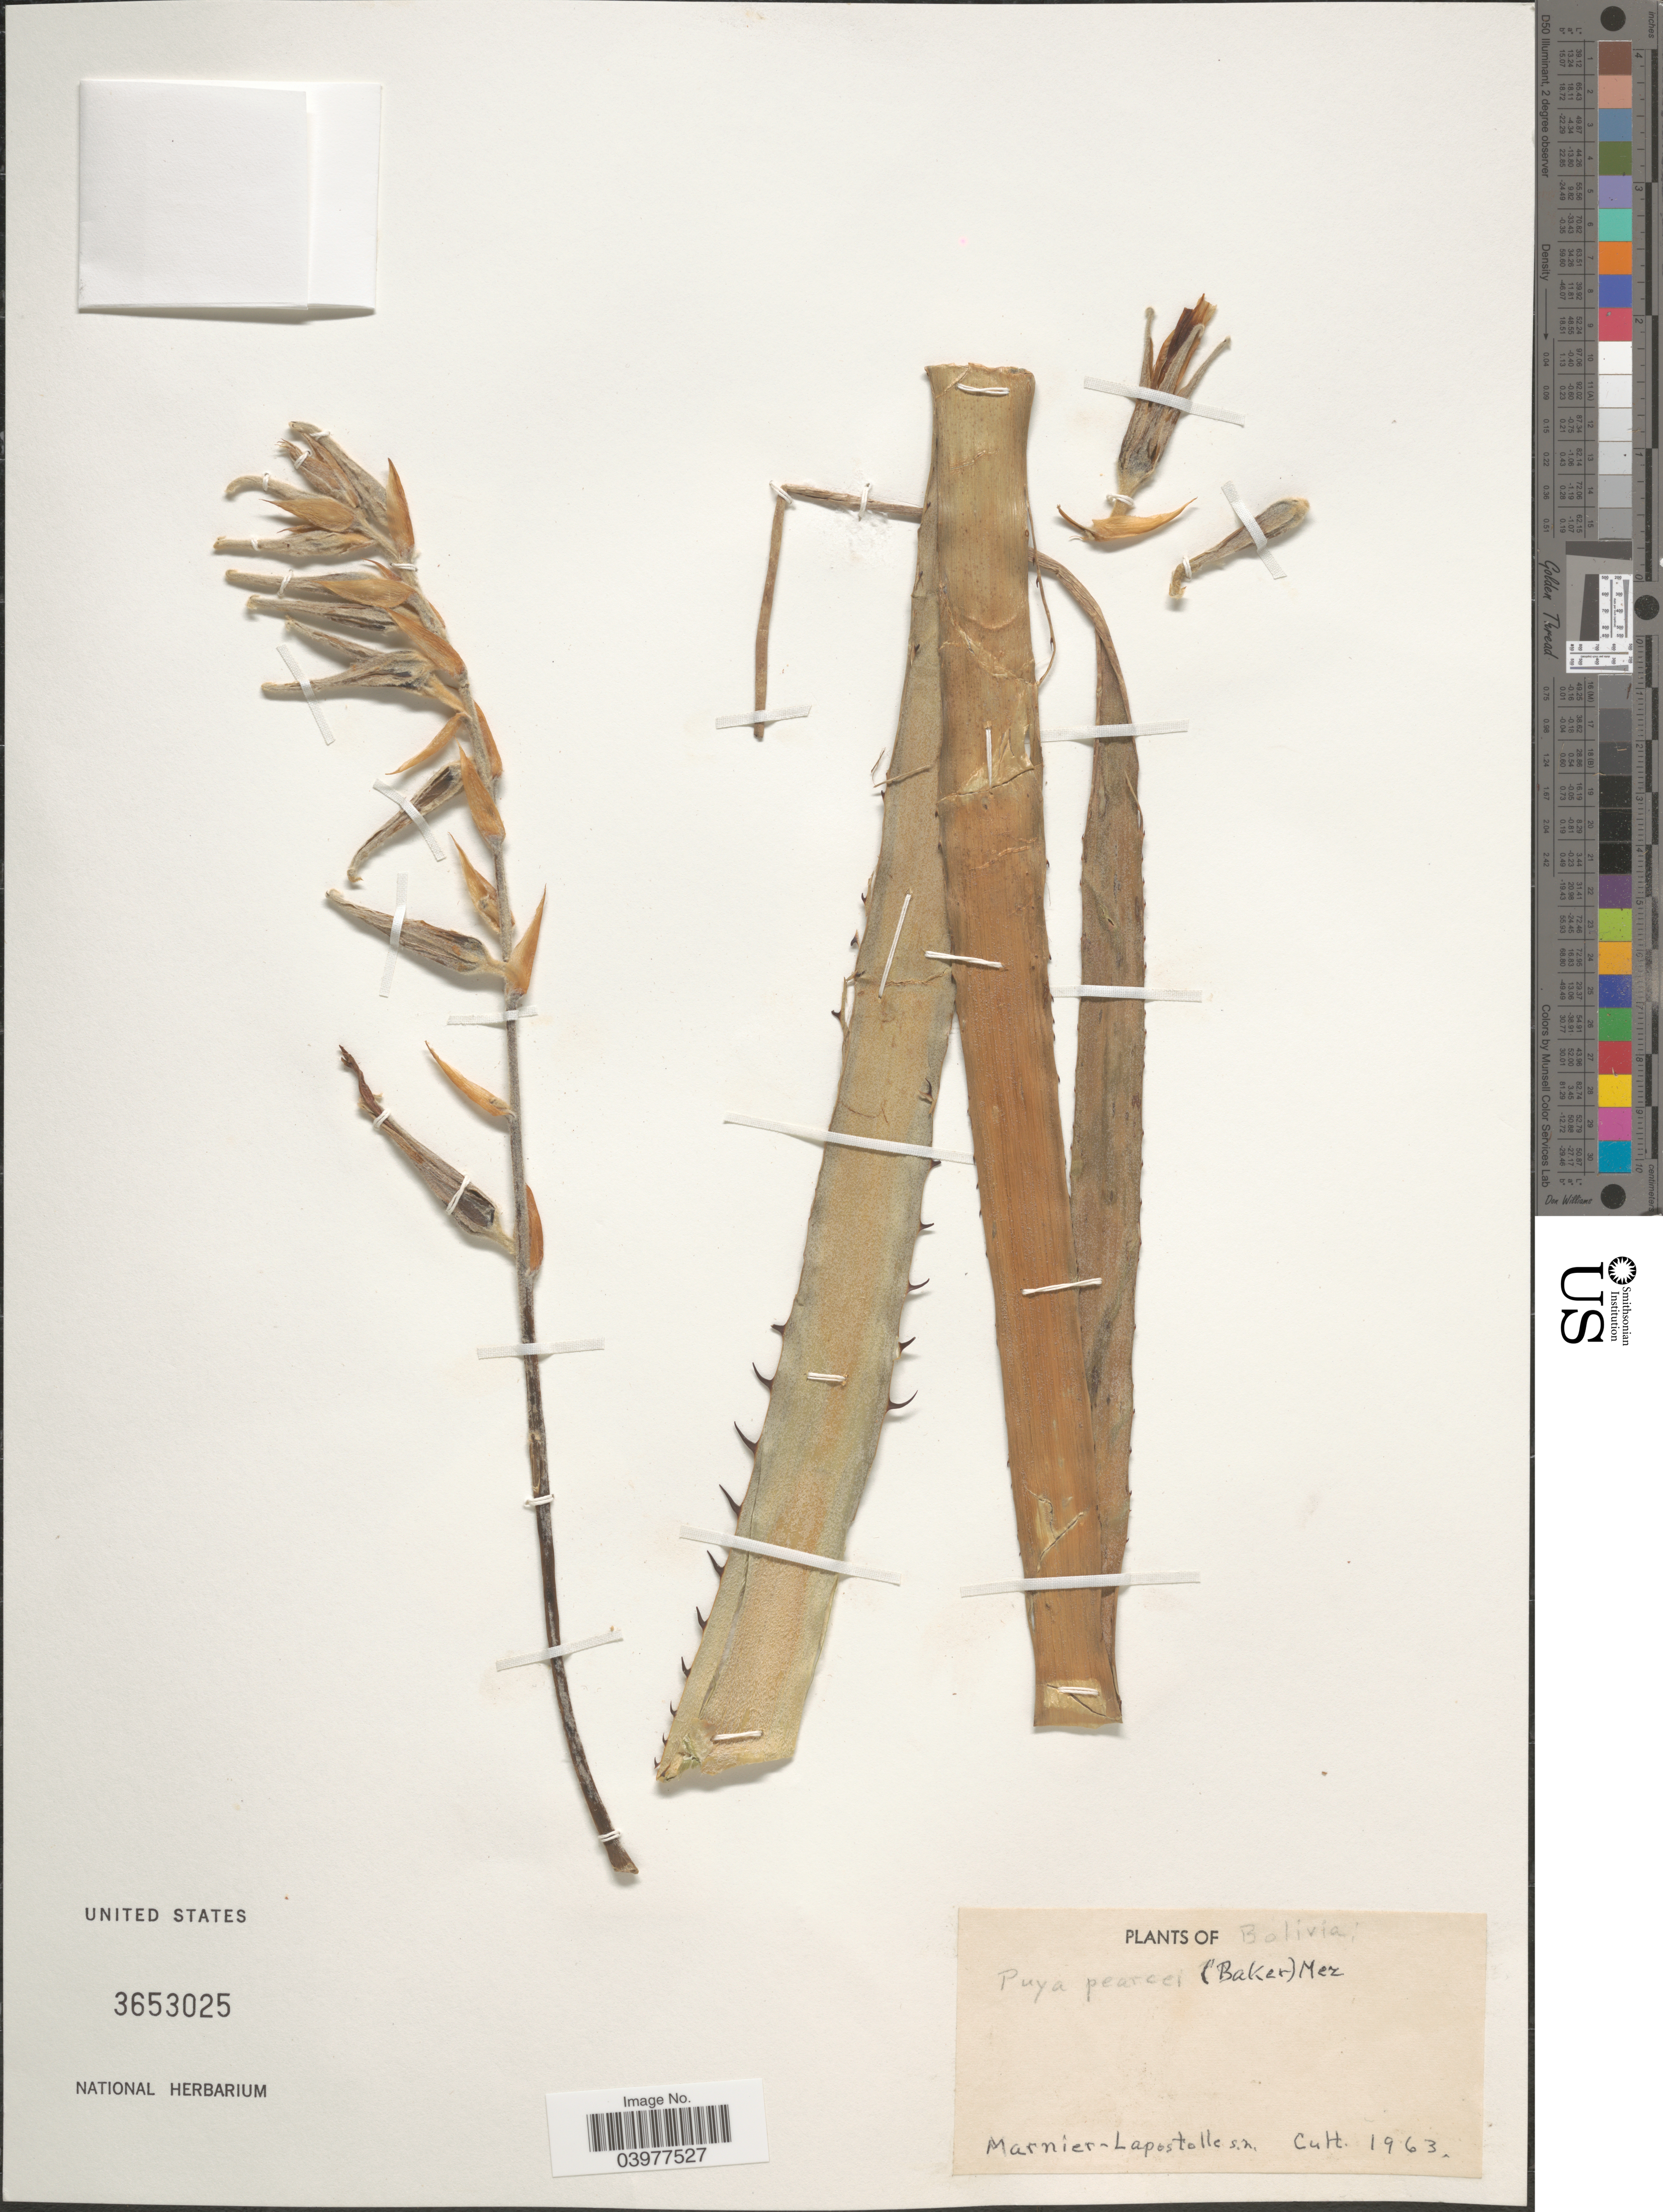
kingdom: Plantae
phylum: Tracheophyta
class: Liliopsida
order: Poales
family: Bromeliaceae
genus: Puya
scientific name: Puya pearcei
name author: (Baker) Mez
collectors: -- Marnier-Lapostolle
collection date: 1963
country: Bolivia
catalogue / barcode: US 3653025